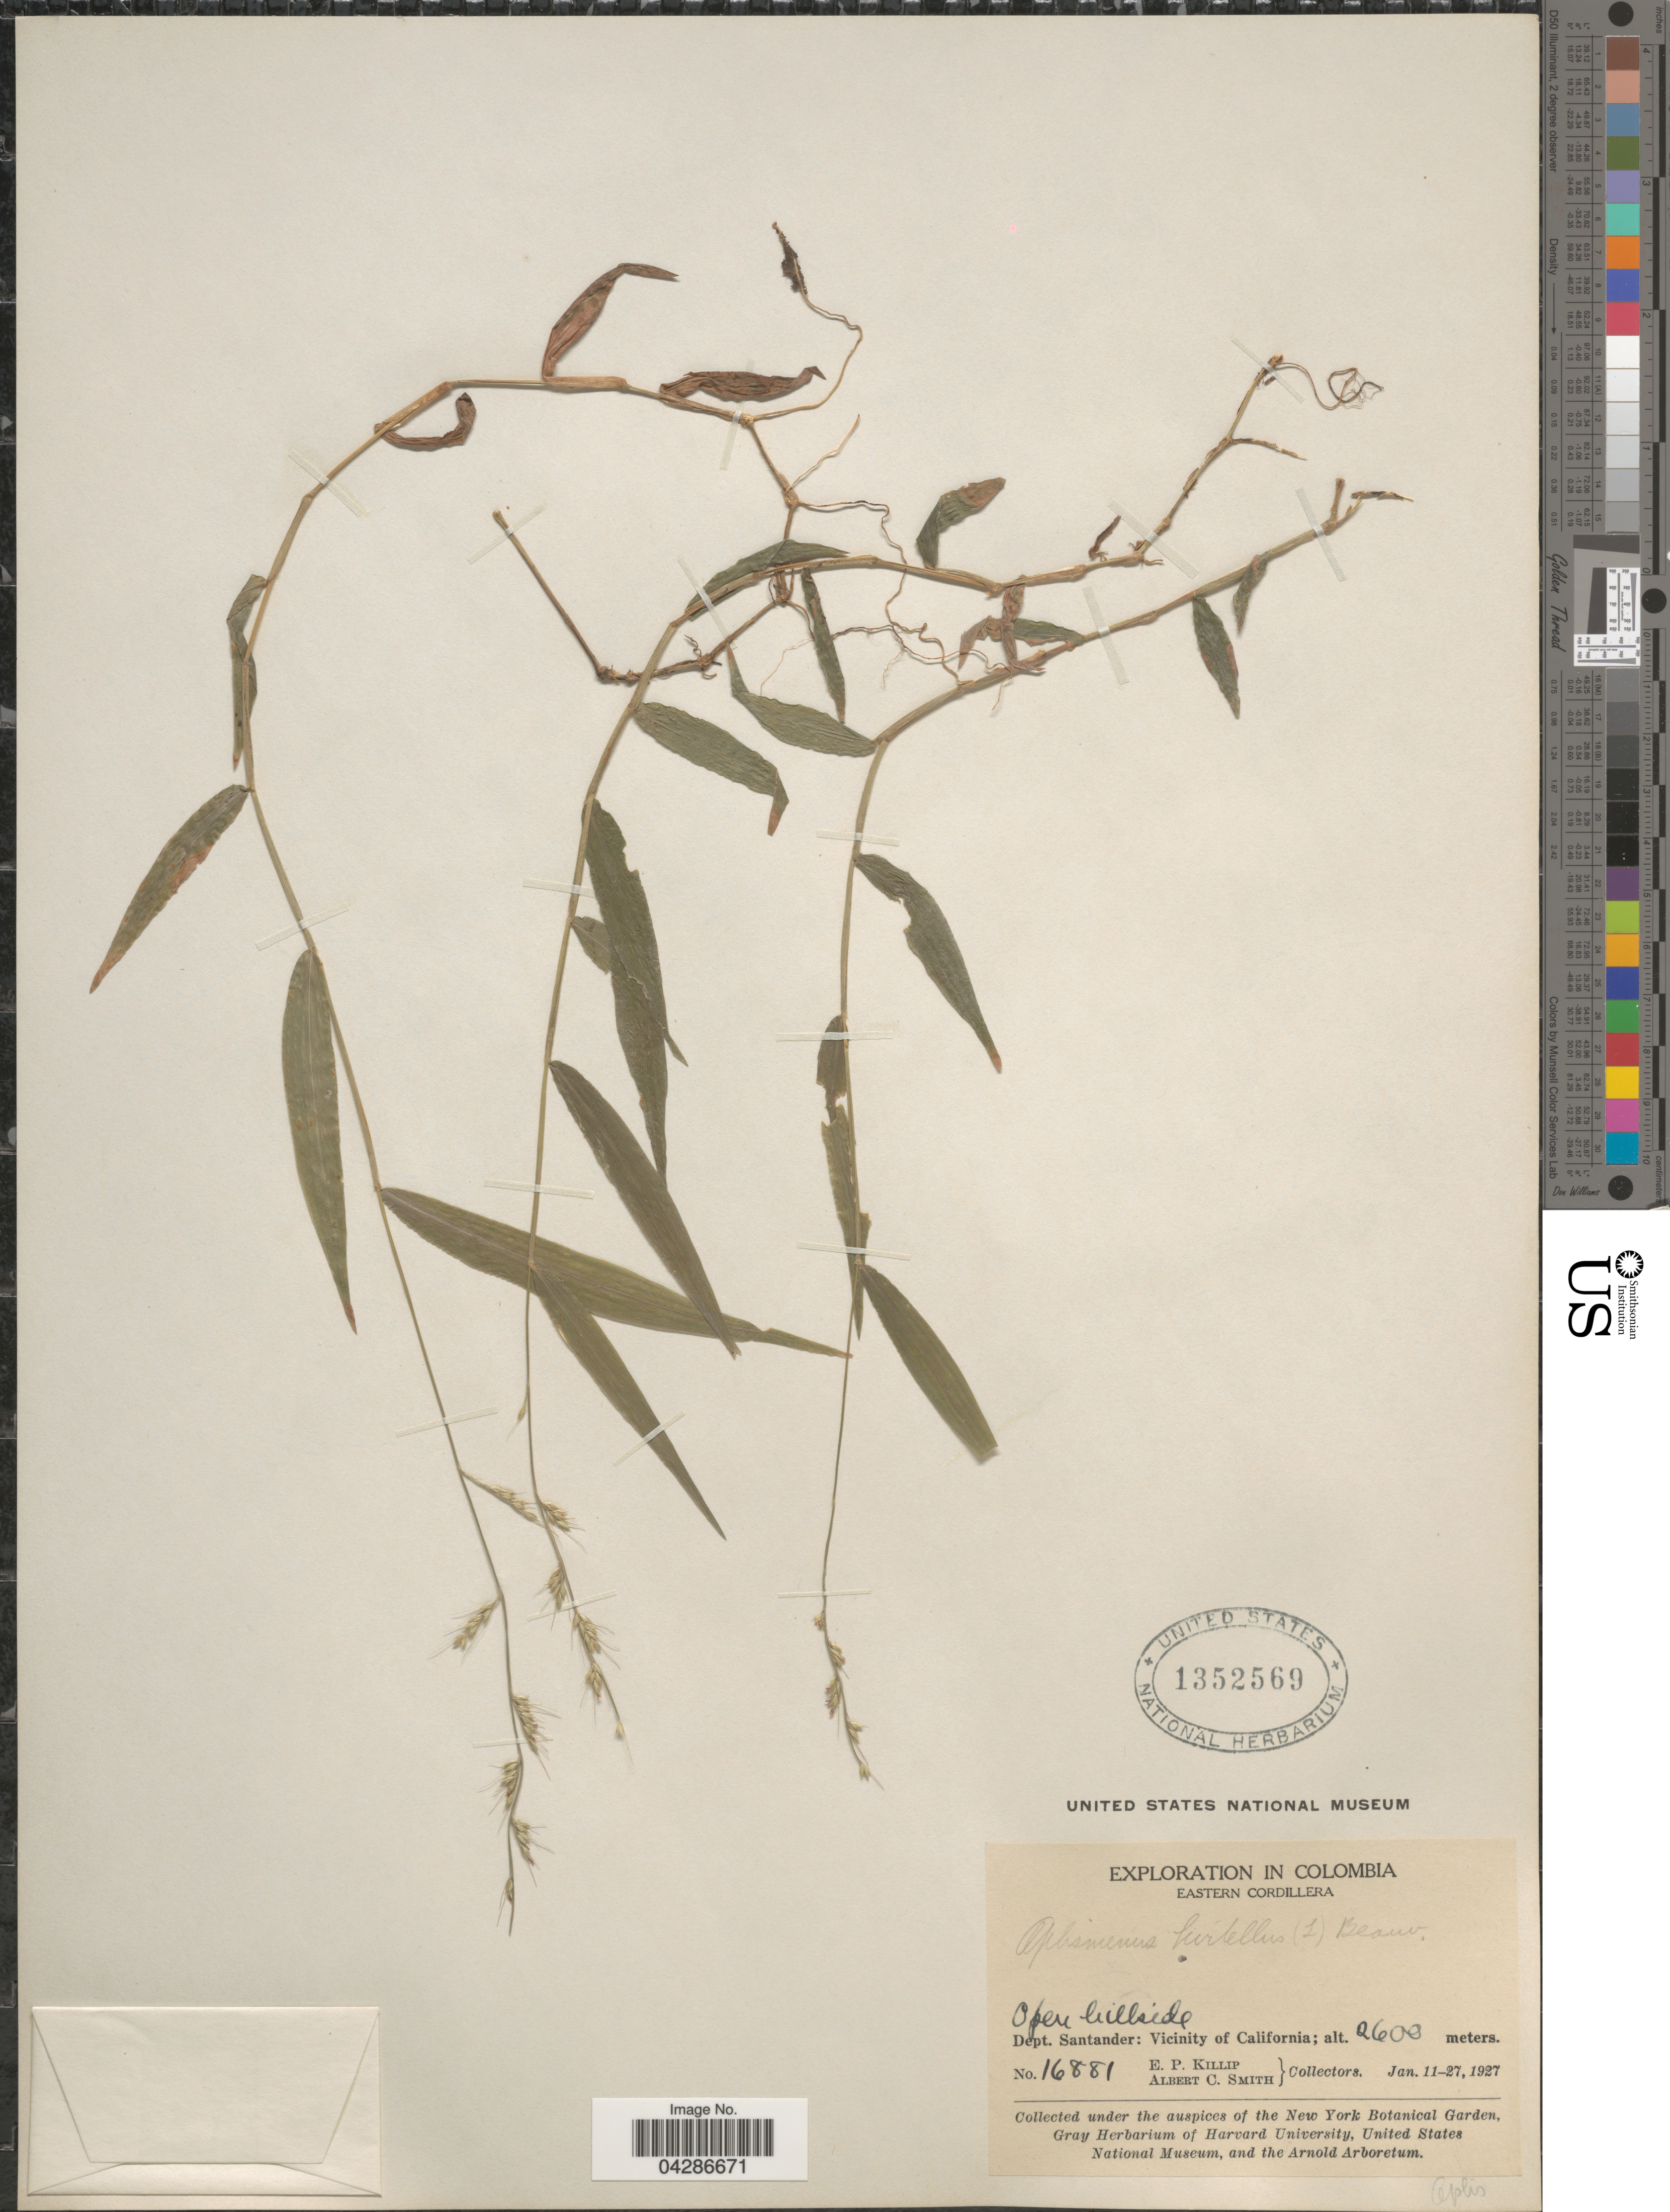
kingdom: Plantae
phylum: Tracheophyta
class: Liliopsida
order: Poales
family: Poaceae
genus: Oplismenus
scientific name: Oplismenus hirtellus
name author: (L.) P. Beauv.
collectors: E. P. Killip & A. C. Smith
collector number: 16881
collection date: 1927-01-11/1927-01-27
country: Colombia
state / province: Santander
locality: Exploration in Colombia. Eastern Cordillera. Dept. Santander: Vicinity of California.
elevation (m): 2600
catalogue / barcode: US 1352569